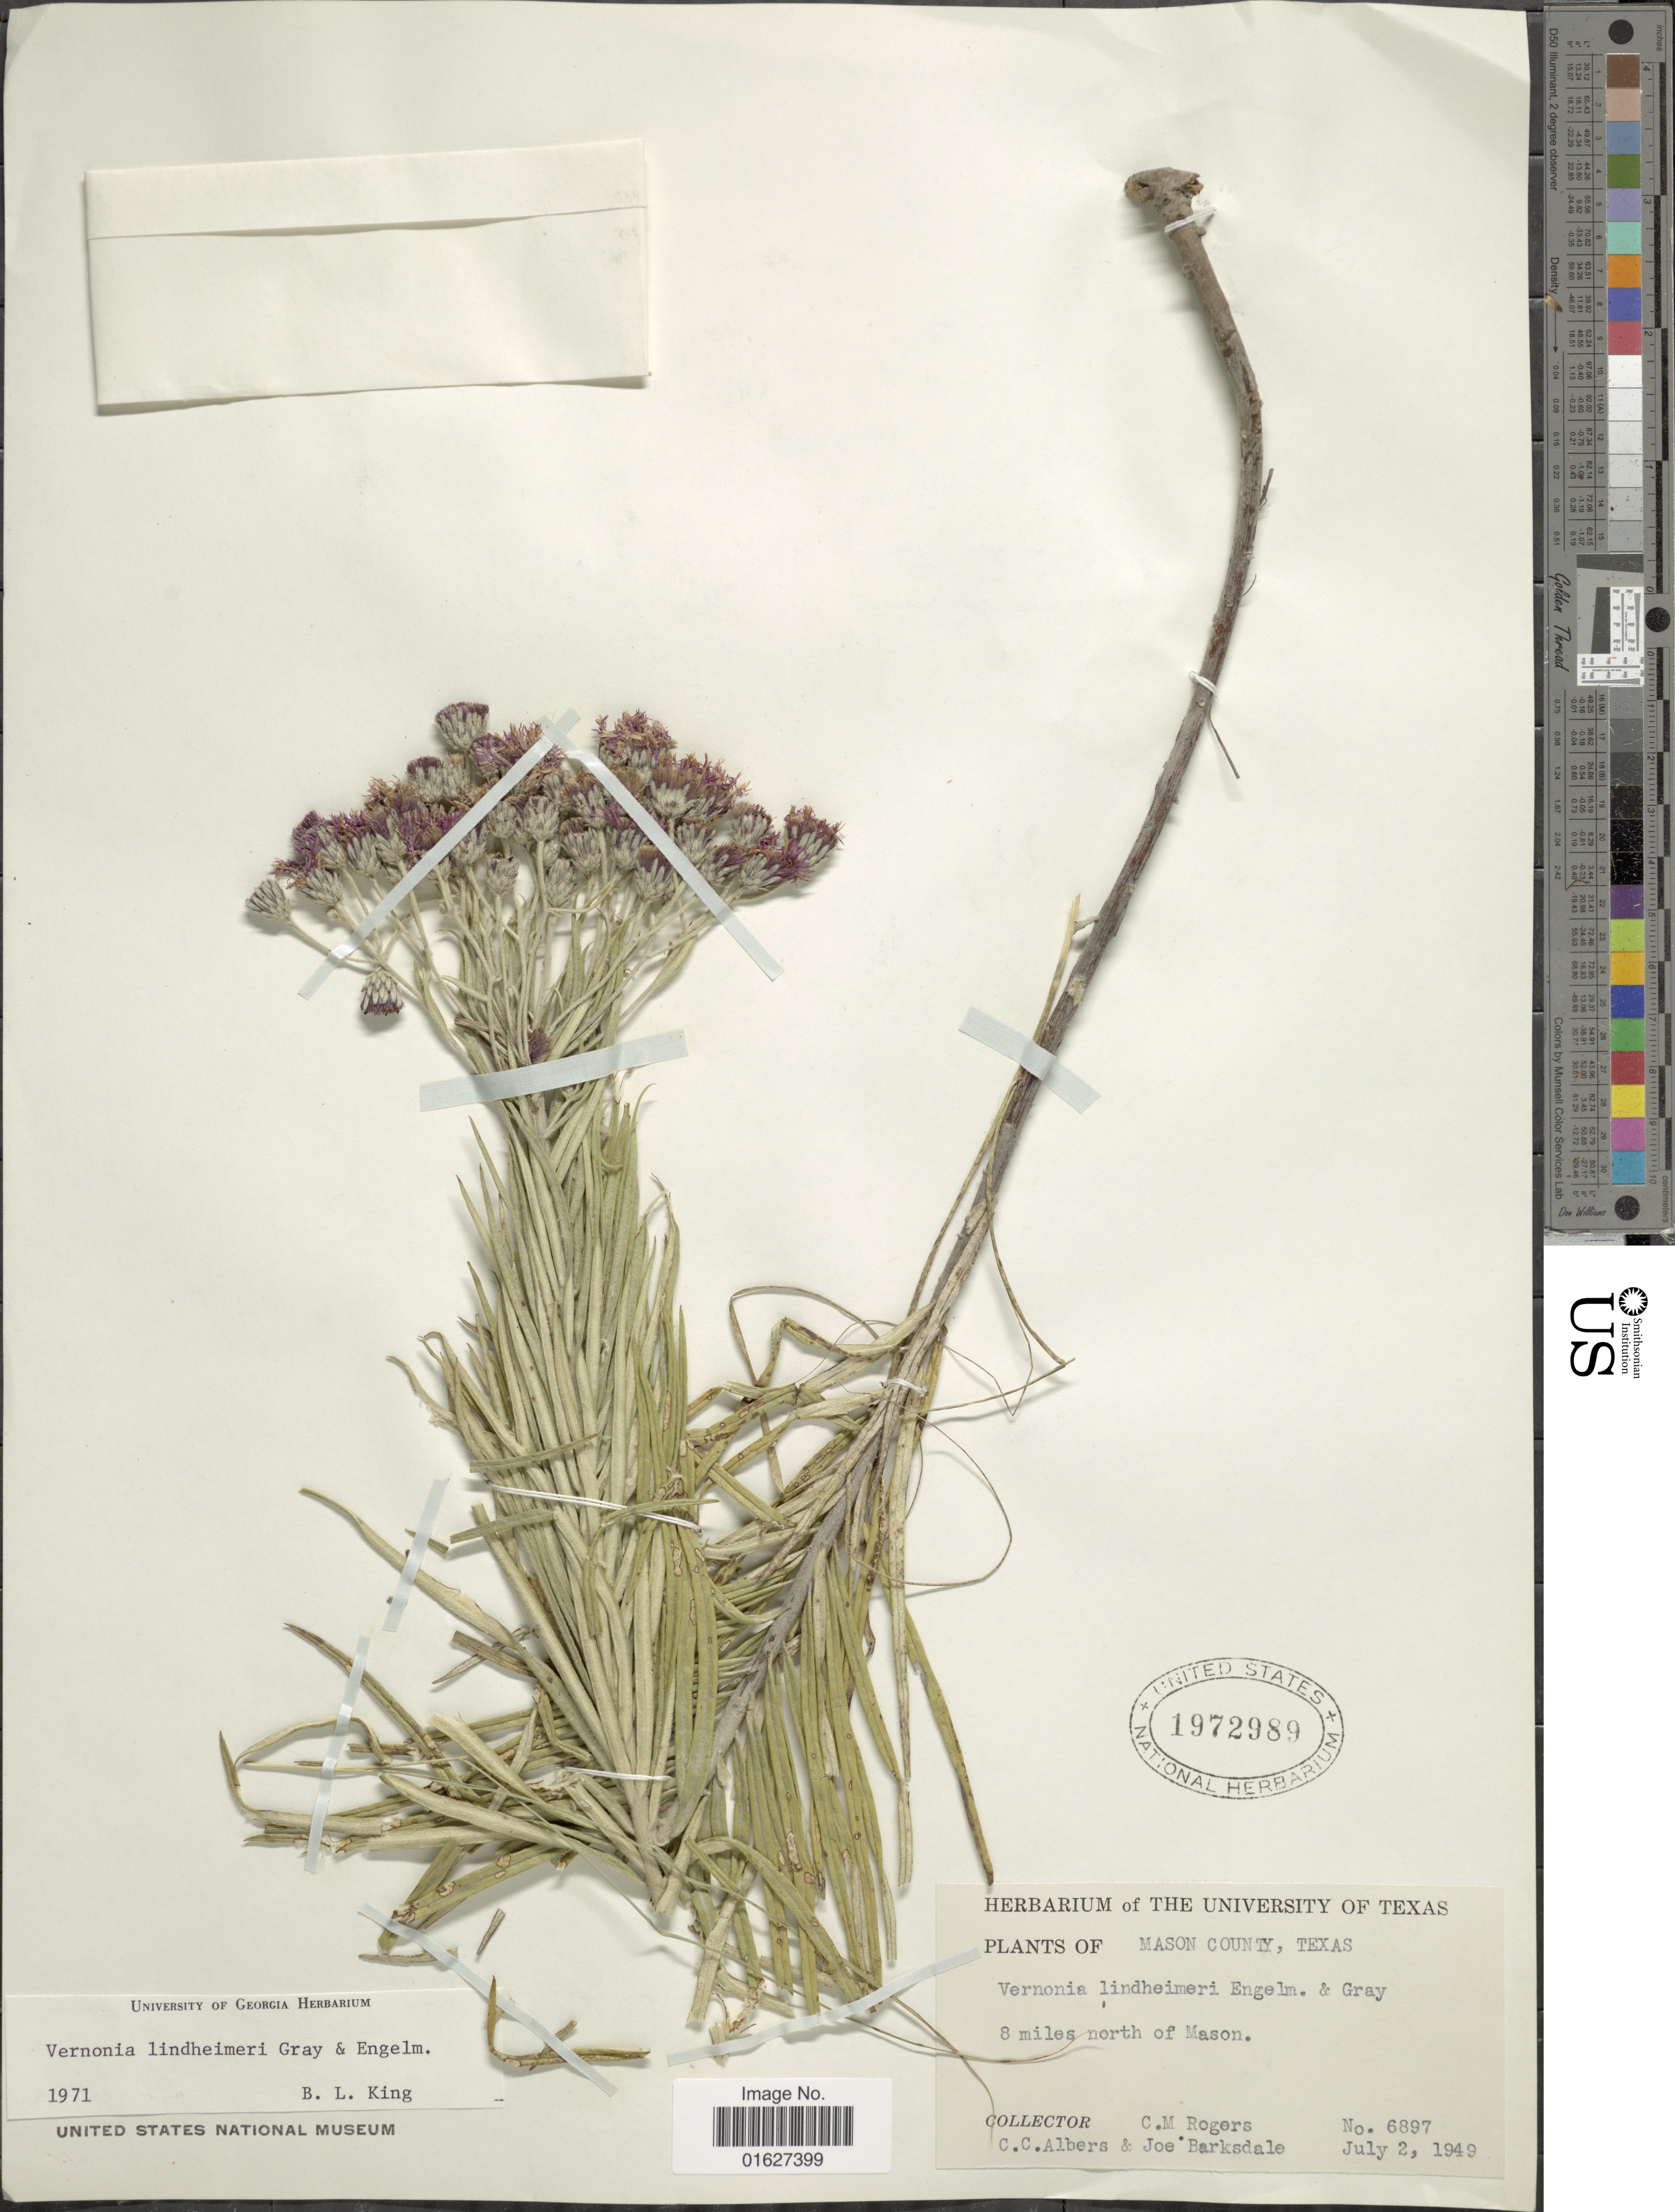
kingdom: Plantae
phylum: Tracheophyta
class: Magnoliopsida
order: Asterales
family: Asteraceae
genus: Vernonia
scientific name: Vernonia lindheimeri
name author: A. Gray & Engelm. in A. Gray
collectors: C. M. Rogers, C. Albers & J. Barksdale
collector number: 6897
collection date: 1949-07-02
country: United States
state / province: Texas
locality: Mason County, Texas. 8 miles north of Mason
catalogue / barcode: US 1972989